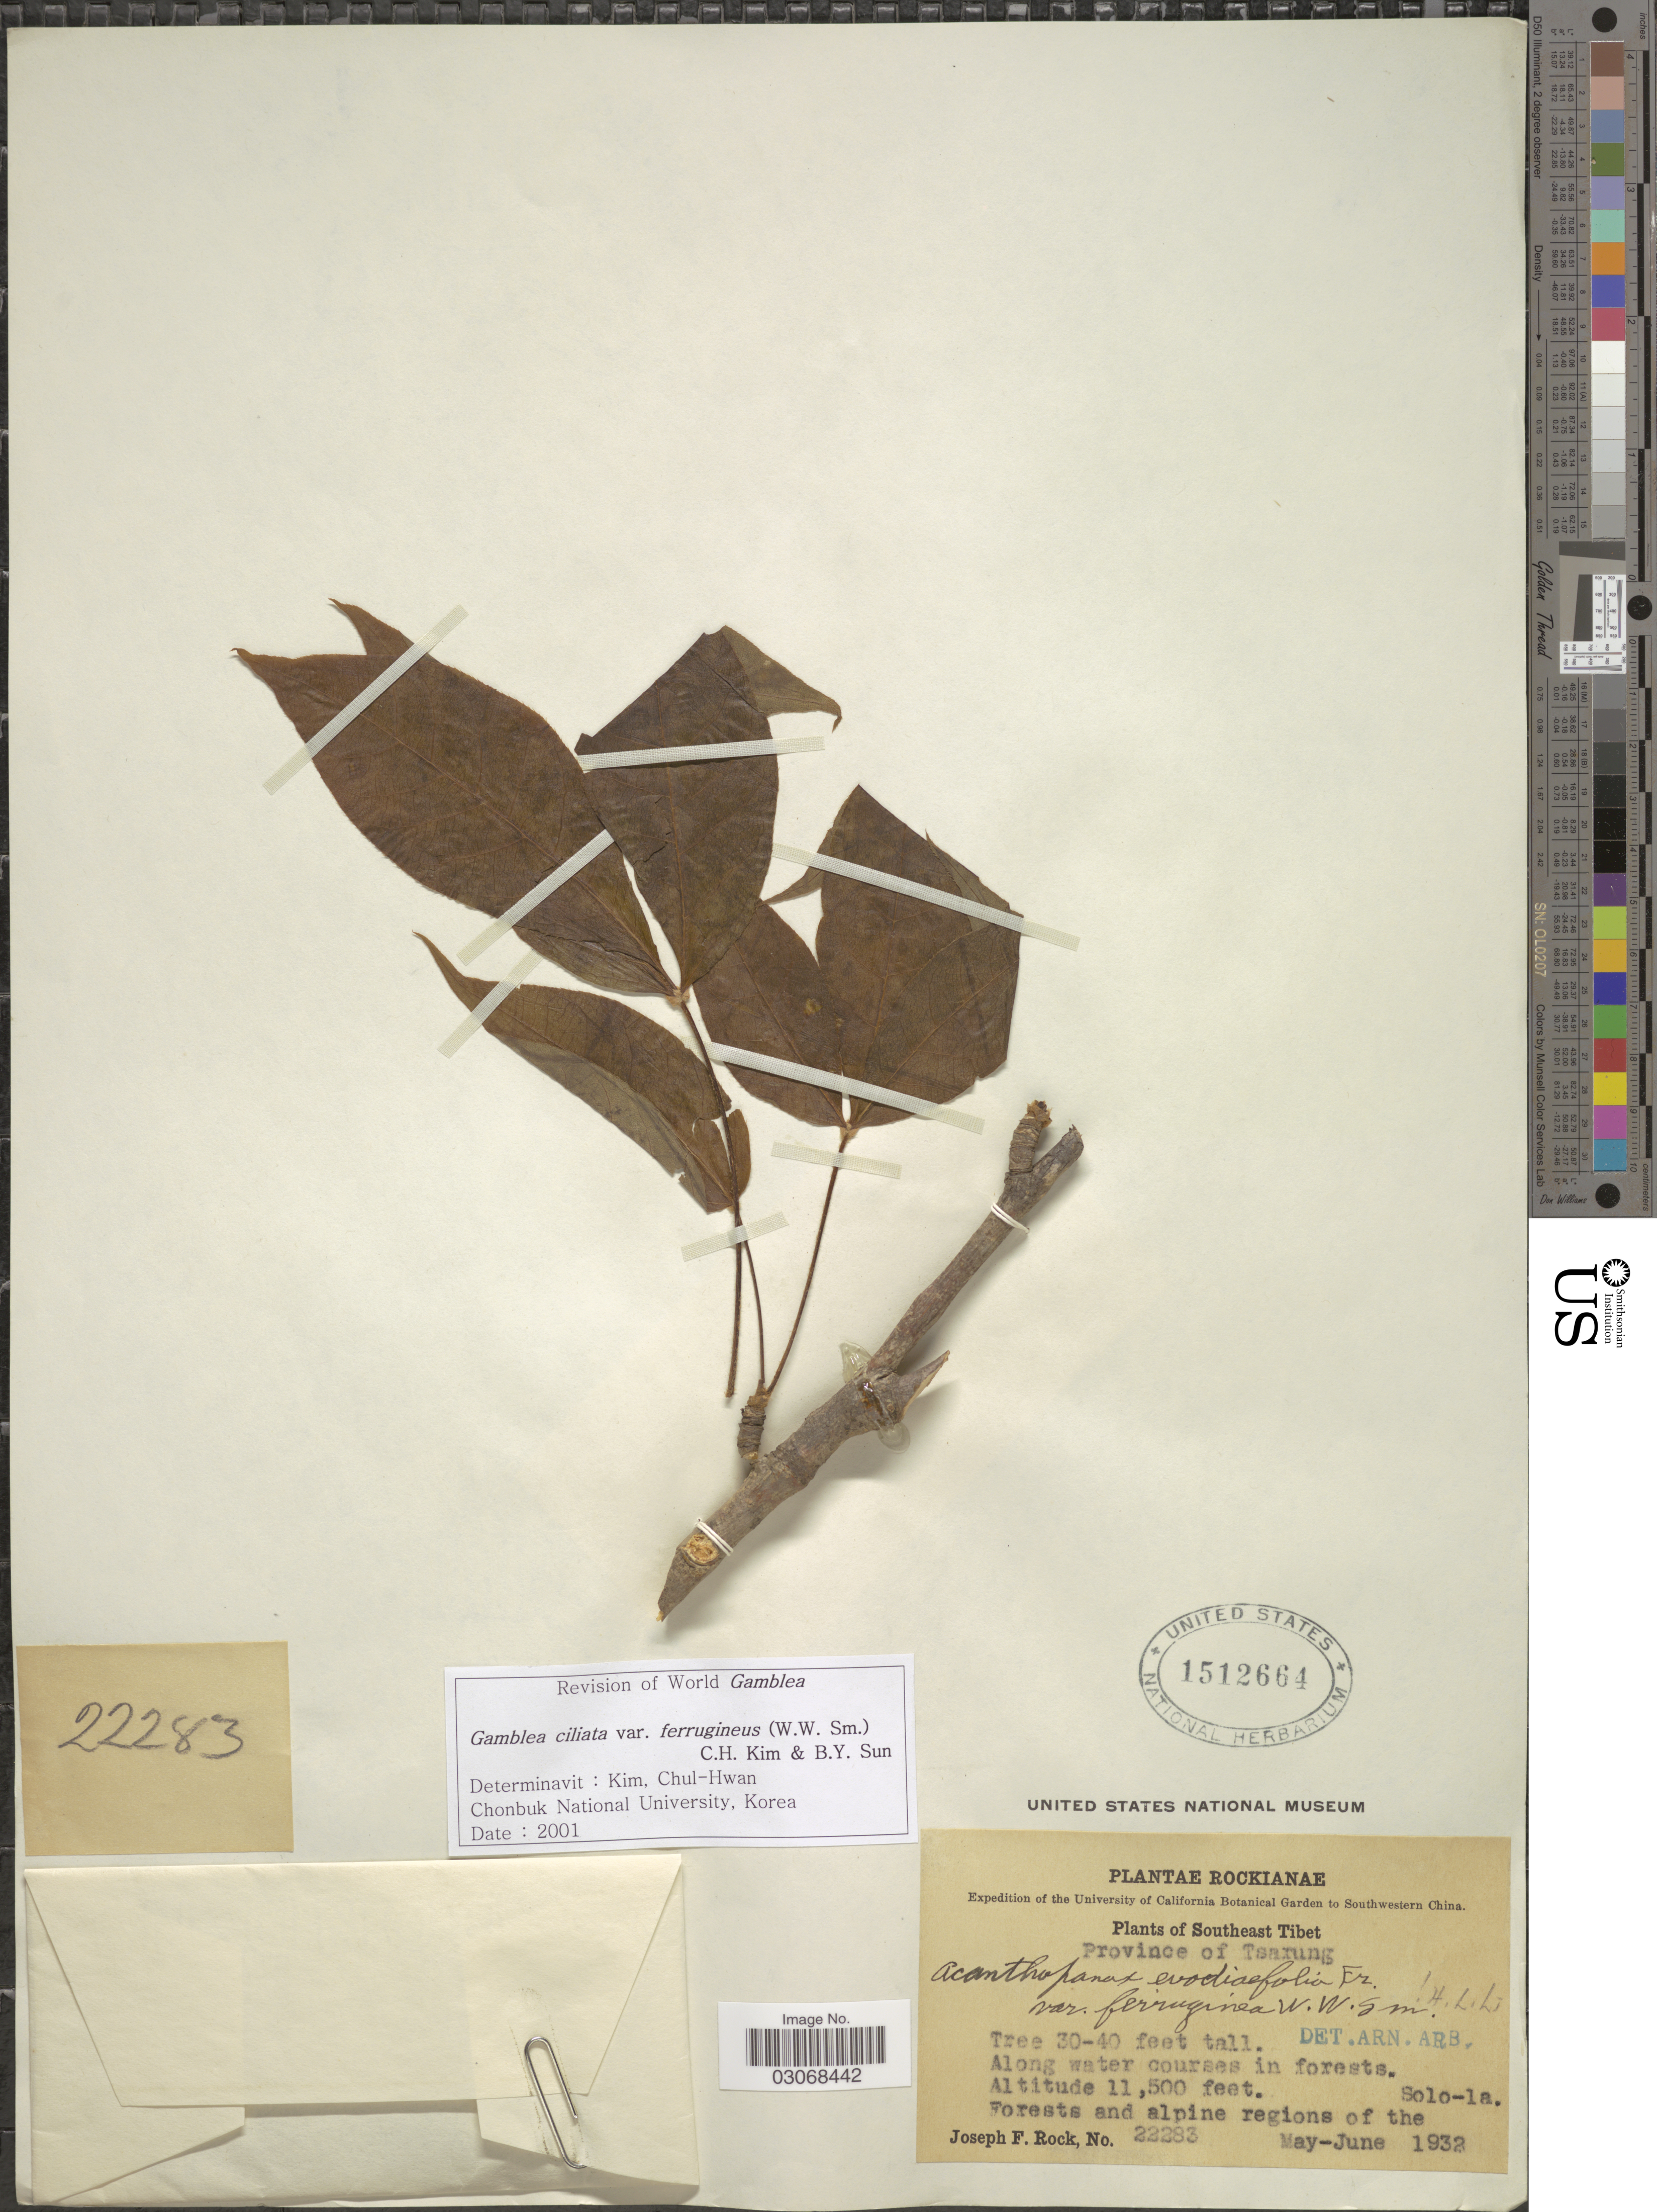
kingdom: Plantae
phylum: Tracheophyta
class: Magnoliopsida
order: Apiales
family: Araliaceae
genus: Gamblea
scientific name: Gamblea ciliata var. ferrugineus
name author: (W.W. Sm.) C. H. Kim & B.Y. Sun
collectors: J. F. Rock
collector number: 22283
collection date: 1932-05/1932-06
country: China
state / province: Xizang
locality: Southeast Tibet, Province of Tsarung, Forests and alpine regions of the Solo-la.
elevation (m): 3505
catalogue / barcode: US 1512664